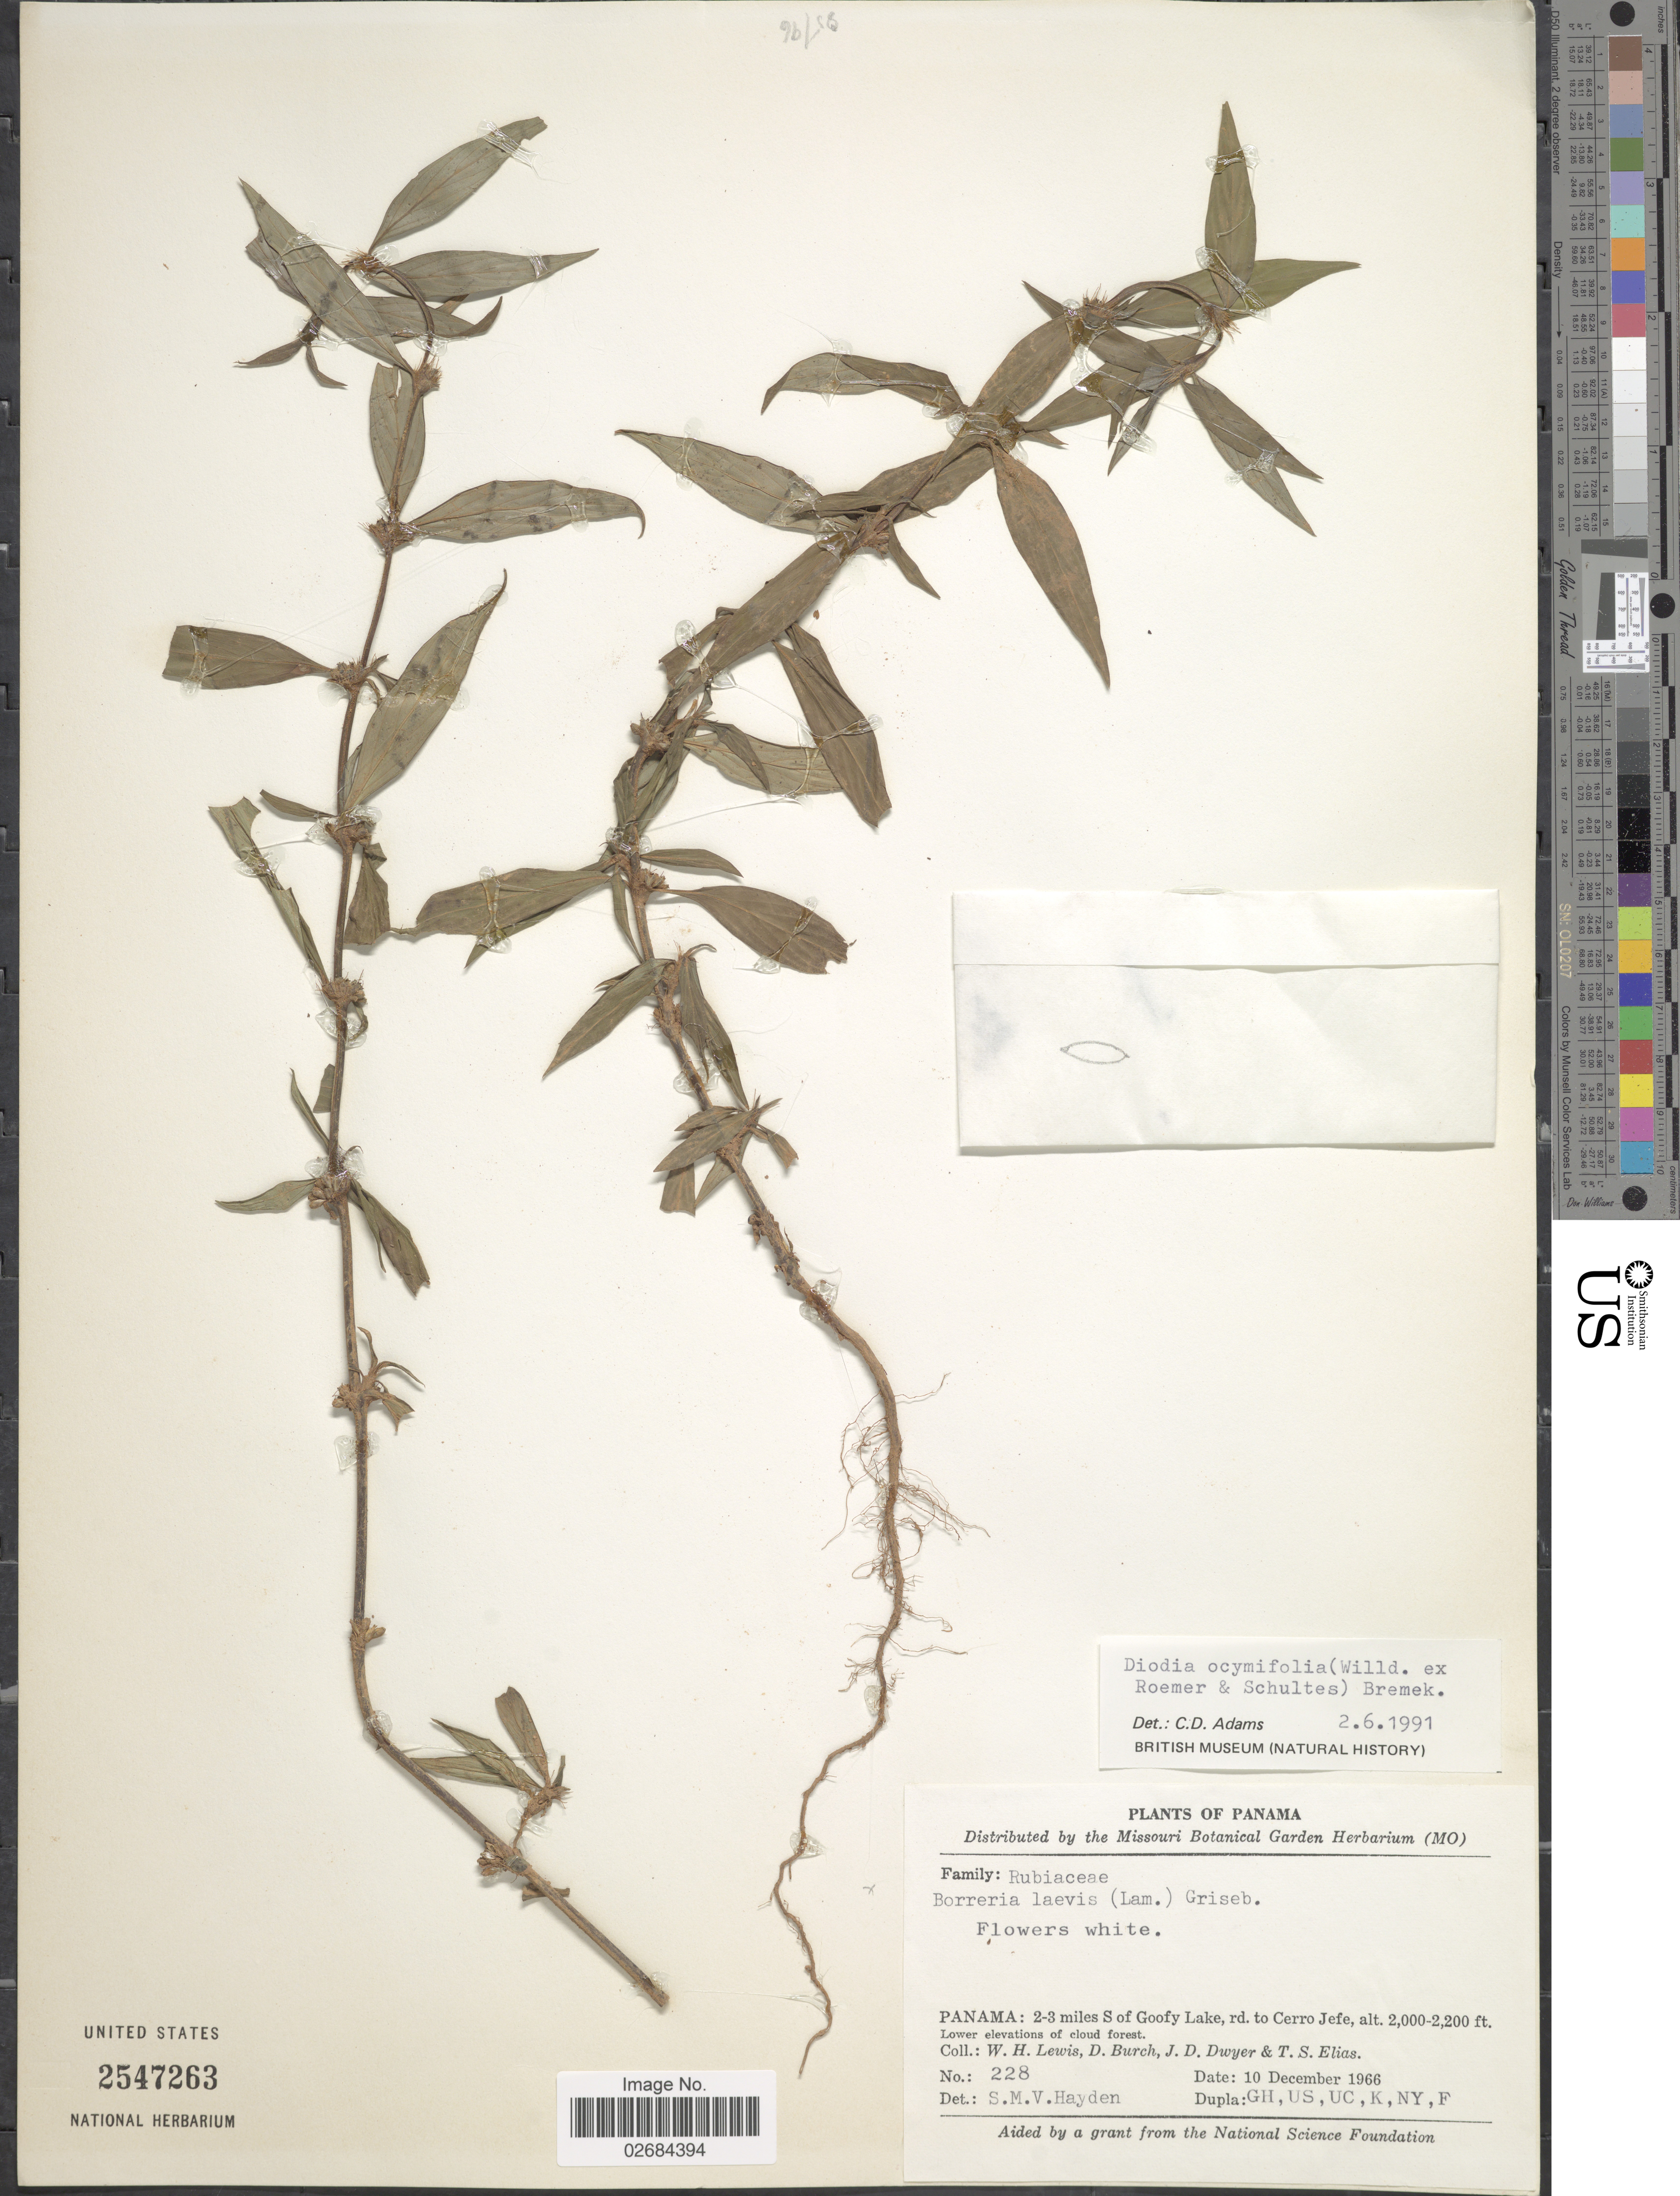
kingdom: Plantae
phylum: Tracheophyta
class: Magnoliopsida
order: Gentianales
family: Rubiaceae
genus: Diodia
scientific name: Diodia ocymifolia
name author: (Willd. ex Roem. & Schult.) Bremek.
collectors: W. H. Lewis, D. Burch, J. D. Dwyer & T. S. Elias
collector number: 228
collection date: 1966-12-10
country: Panama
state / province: Panamá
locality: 2-3 miles S of Goofy Lake, rd. to Cerro Jefe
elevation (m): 610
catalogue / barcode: US 2547263